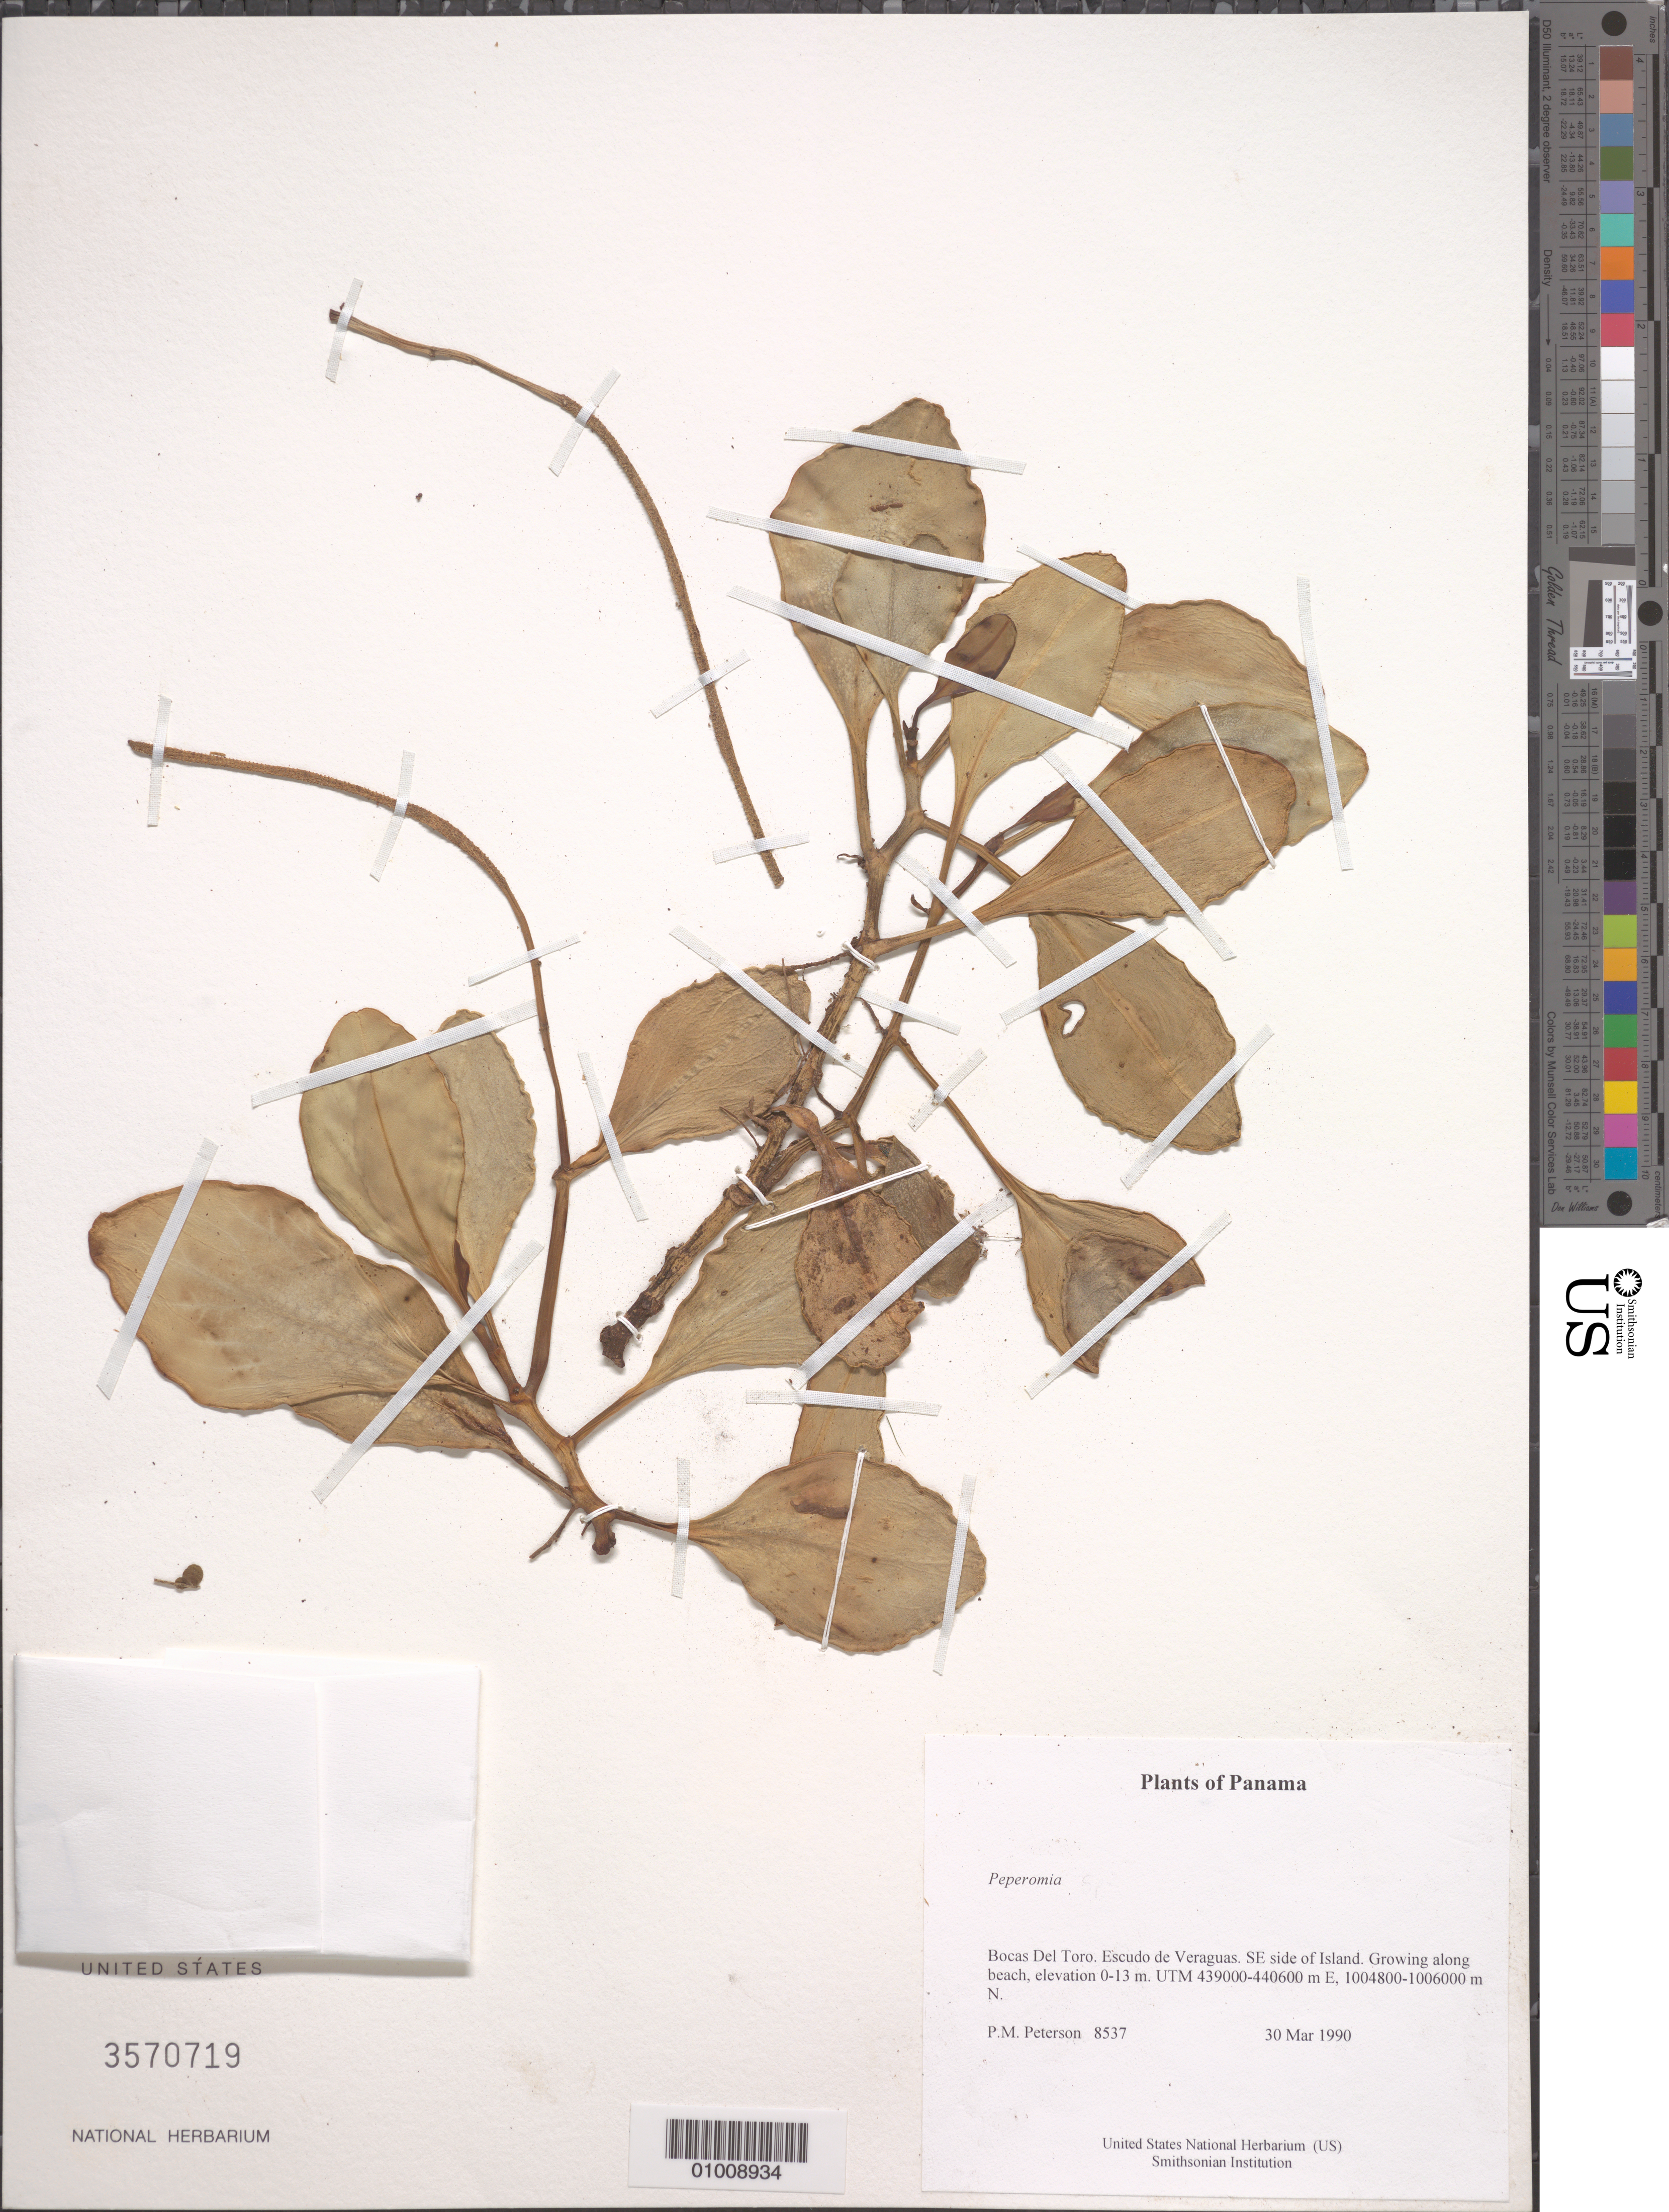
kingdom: Plantae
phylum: Tracheophyta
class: Magnoliopsida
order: Piperales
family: Piperaceae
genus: Peperomia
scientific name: Peperomia obtusifolia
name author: (L.) A. Dietr.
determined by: Jiménez, José Estaban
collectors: P. M. Peterson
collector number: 08537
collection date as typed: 30 Mar 1990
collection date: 1990-03-30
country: Panama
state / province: Bocas del Toro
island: Escudo de Veraguas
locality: SE side of Island.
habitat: Growing along beach, elevation 0-13 m. UTM 439000-440600 m E, 1004800-1006000 m N.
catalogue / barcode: US 3570719